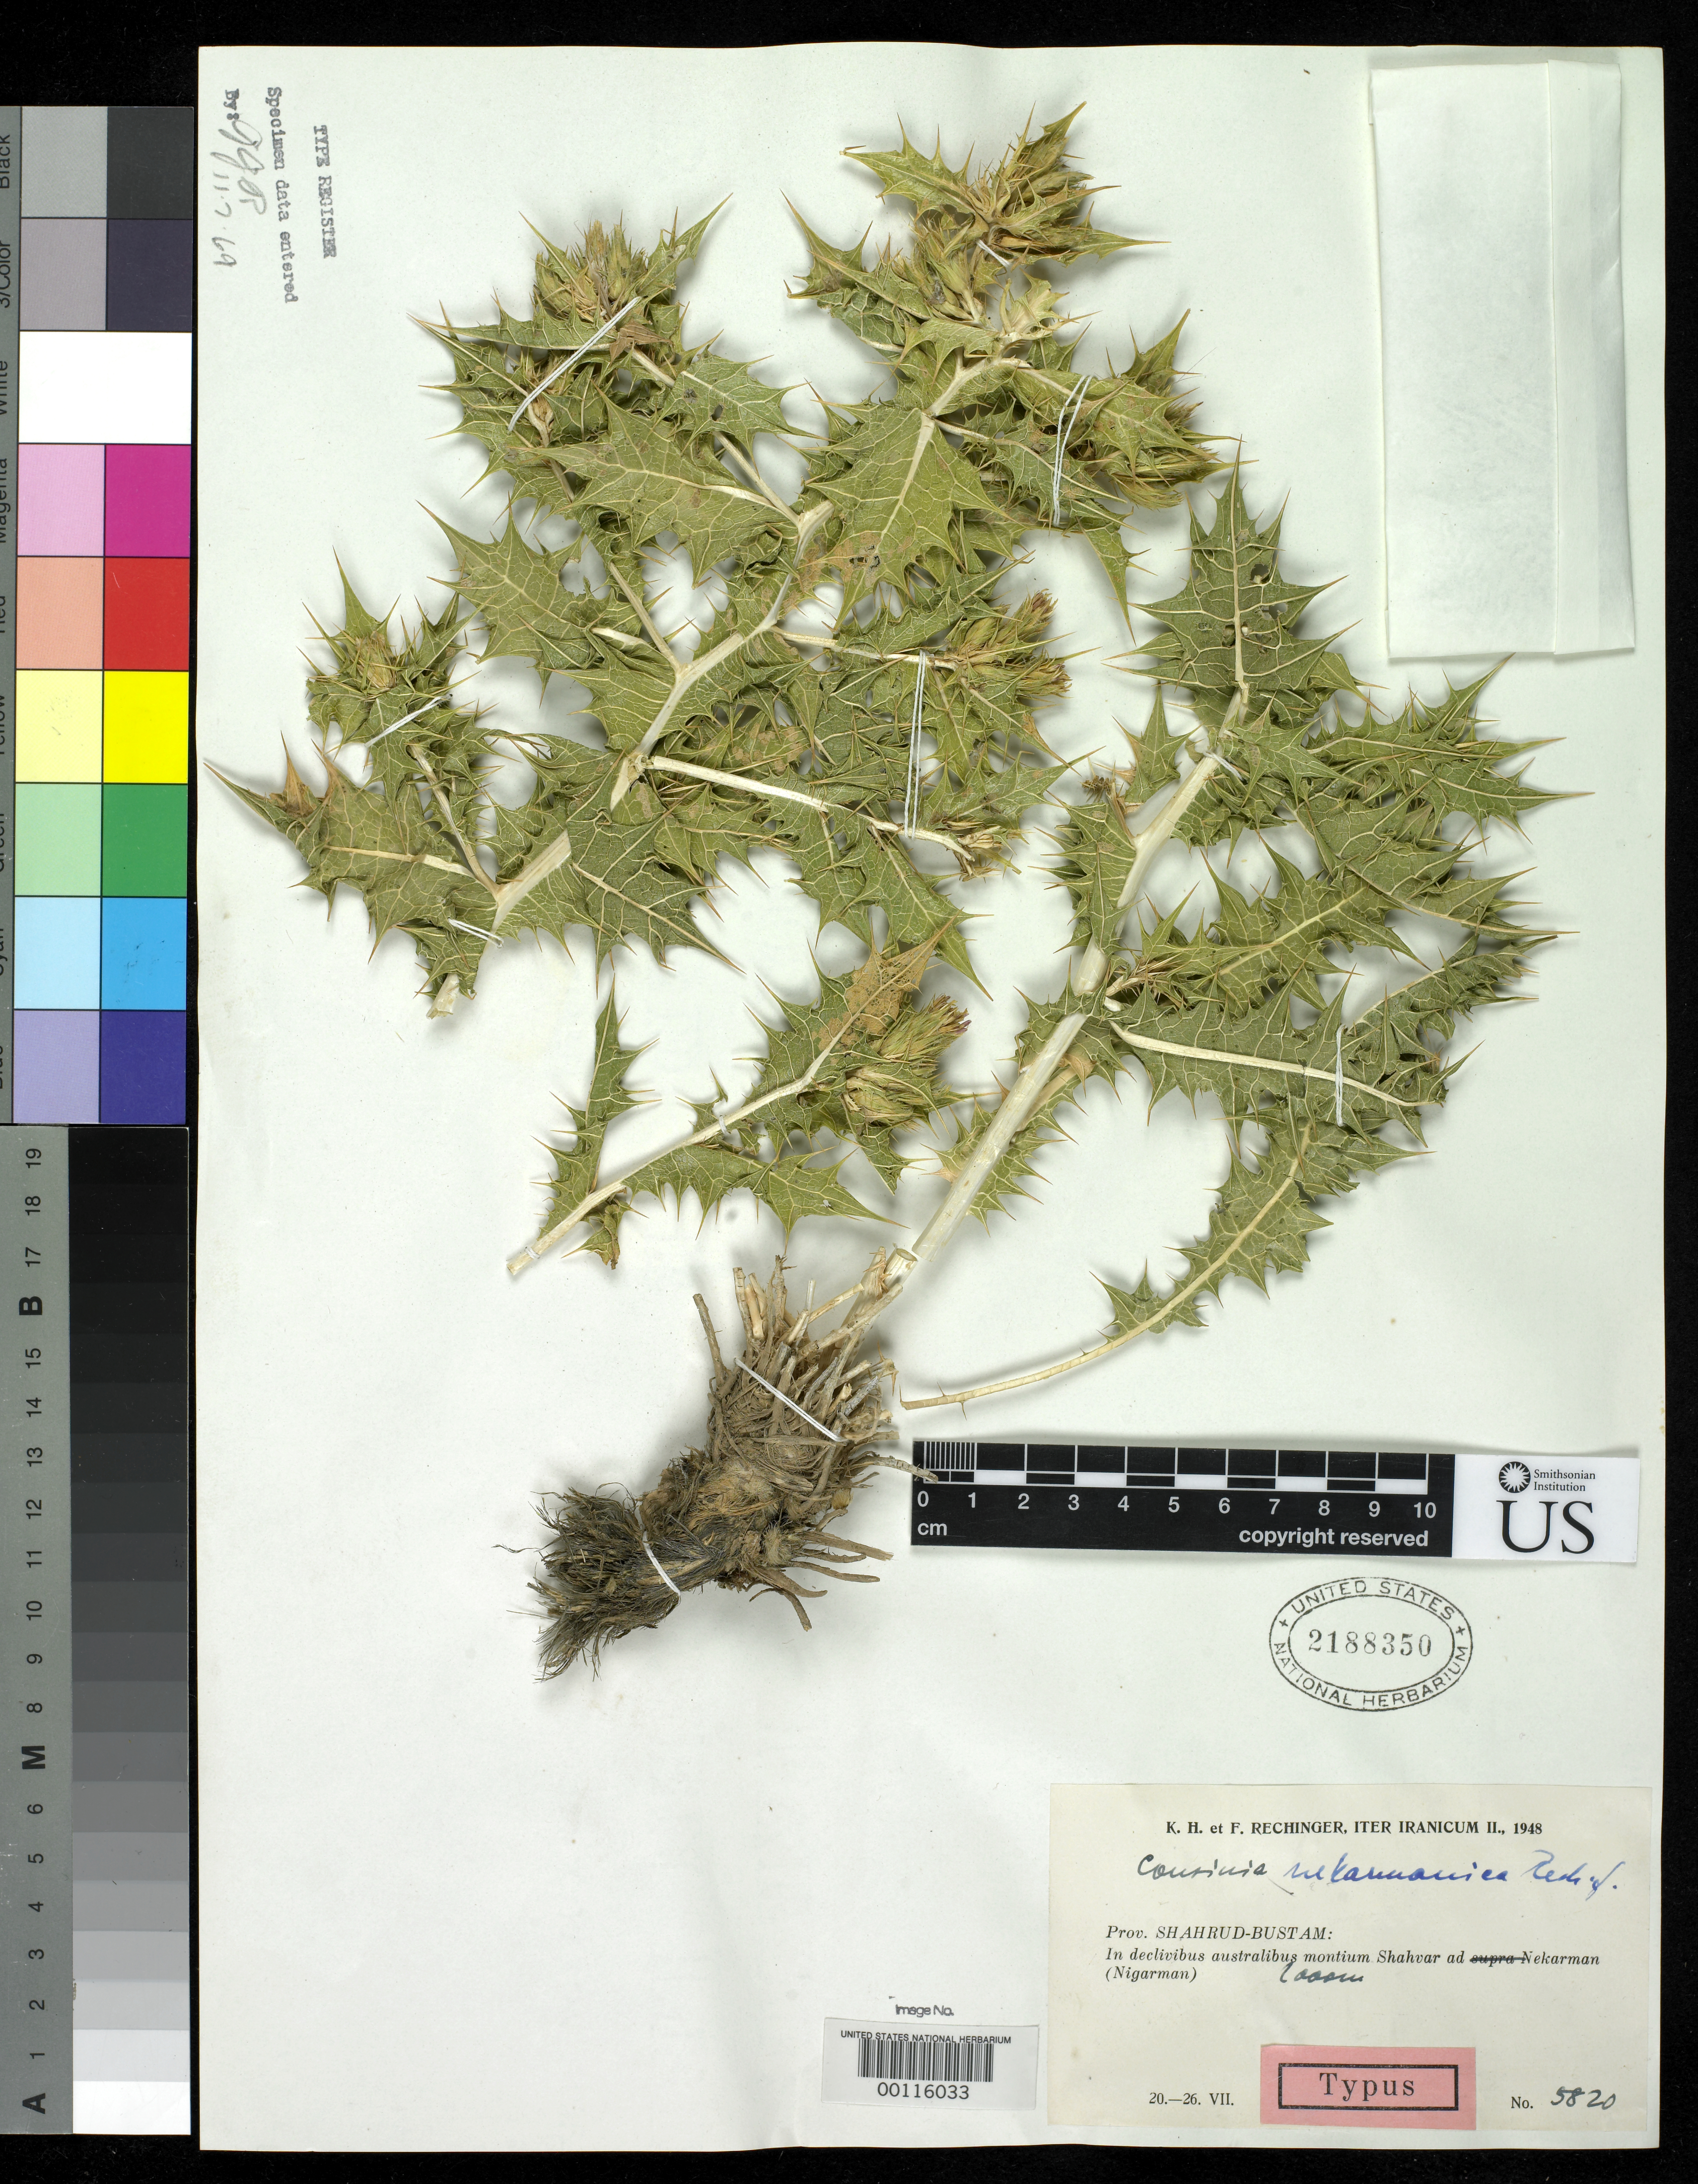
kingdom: Plantae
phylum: Tracheophyta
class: Magnoliopsida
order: Asterales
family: Asteraceae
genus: Cousinia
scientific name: Cousinia nekarmanica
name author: Rech. f.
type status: Isotype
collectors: K. H. Rechinger & F. Rechinger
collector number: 5820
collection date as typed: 20 Jul 1948 to 26 Jul 1948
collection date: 1948-07-20/1948-07-26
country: Iran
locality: Mt. Shahvar above Nekarman, Shahrud-Bustam.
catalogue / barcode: US 2188350